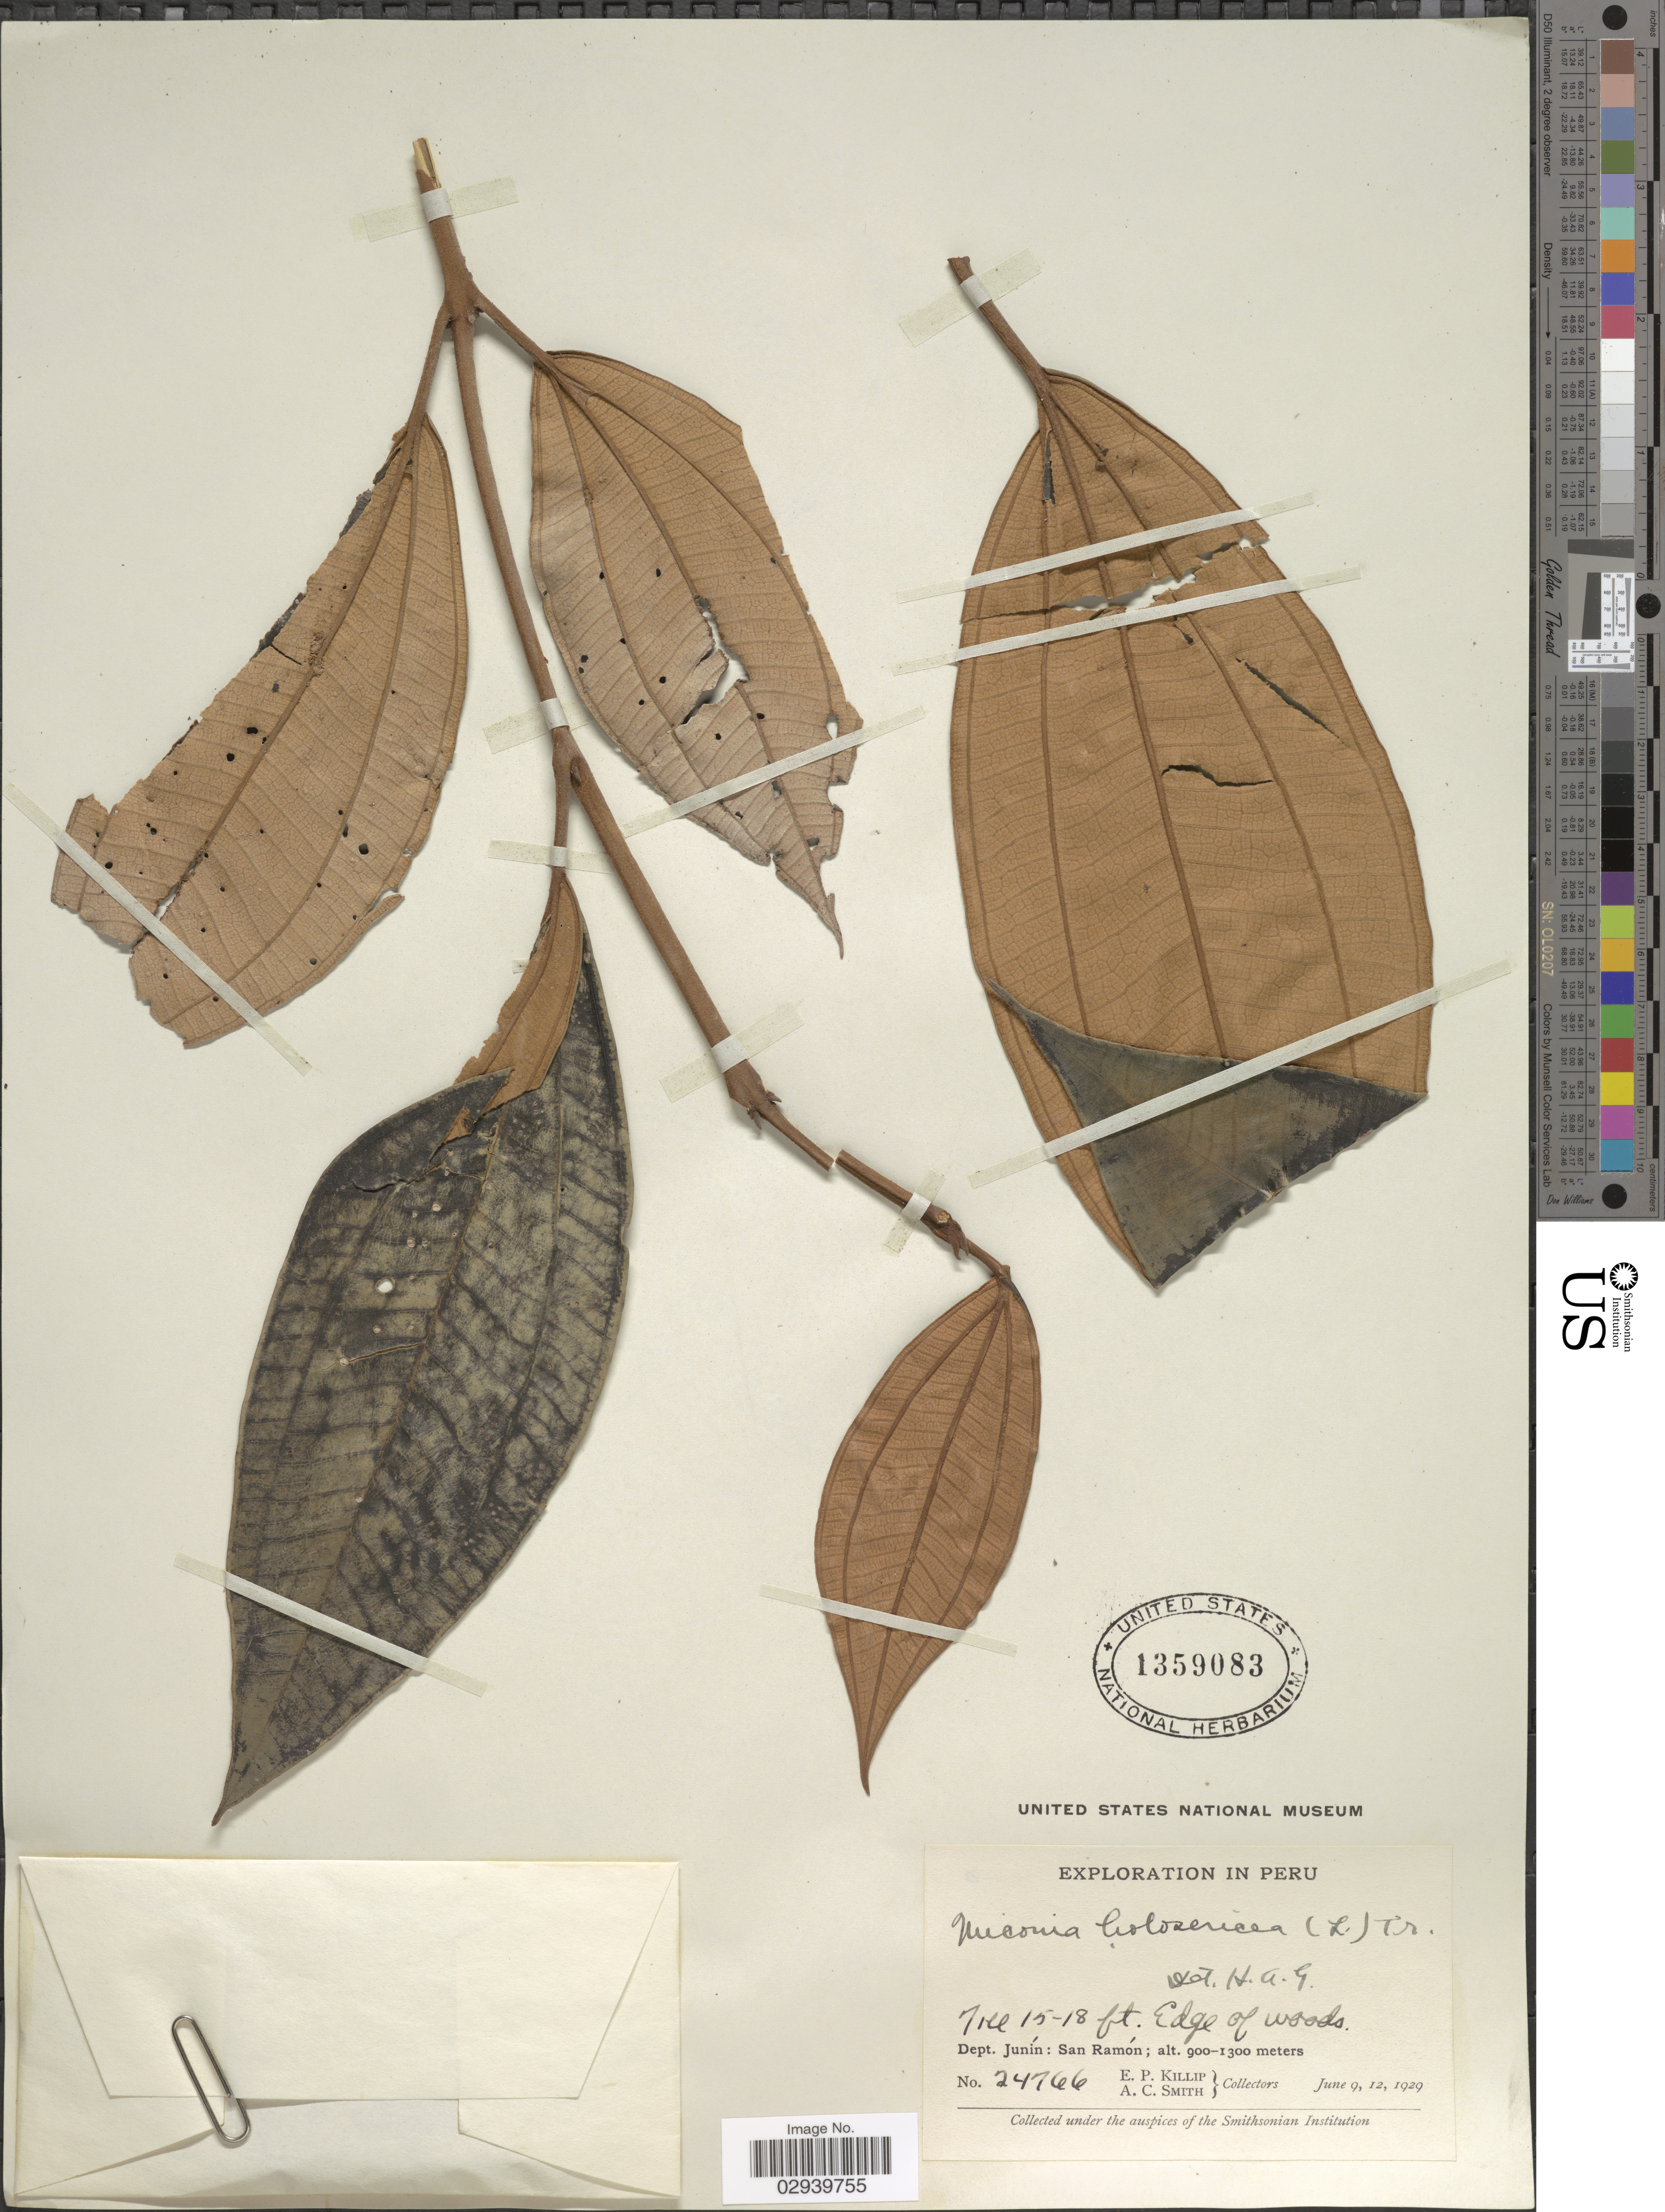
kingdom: Plantae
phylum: Tracheophyta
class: Magnoliopsida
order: Myrtales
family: Melastomataceae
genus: Miconia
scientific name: Miconia holesericea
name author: (L.) DC.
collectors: E. P. Killip & A. C. Smith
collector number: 24766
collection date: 1929-06-09/1929-06-12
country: Peru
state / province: Junín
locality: Dept. Junín: San Ramón.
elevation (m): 900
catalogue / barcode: US 1359083